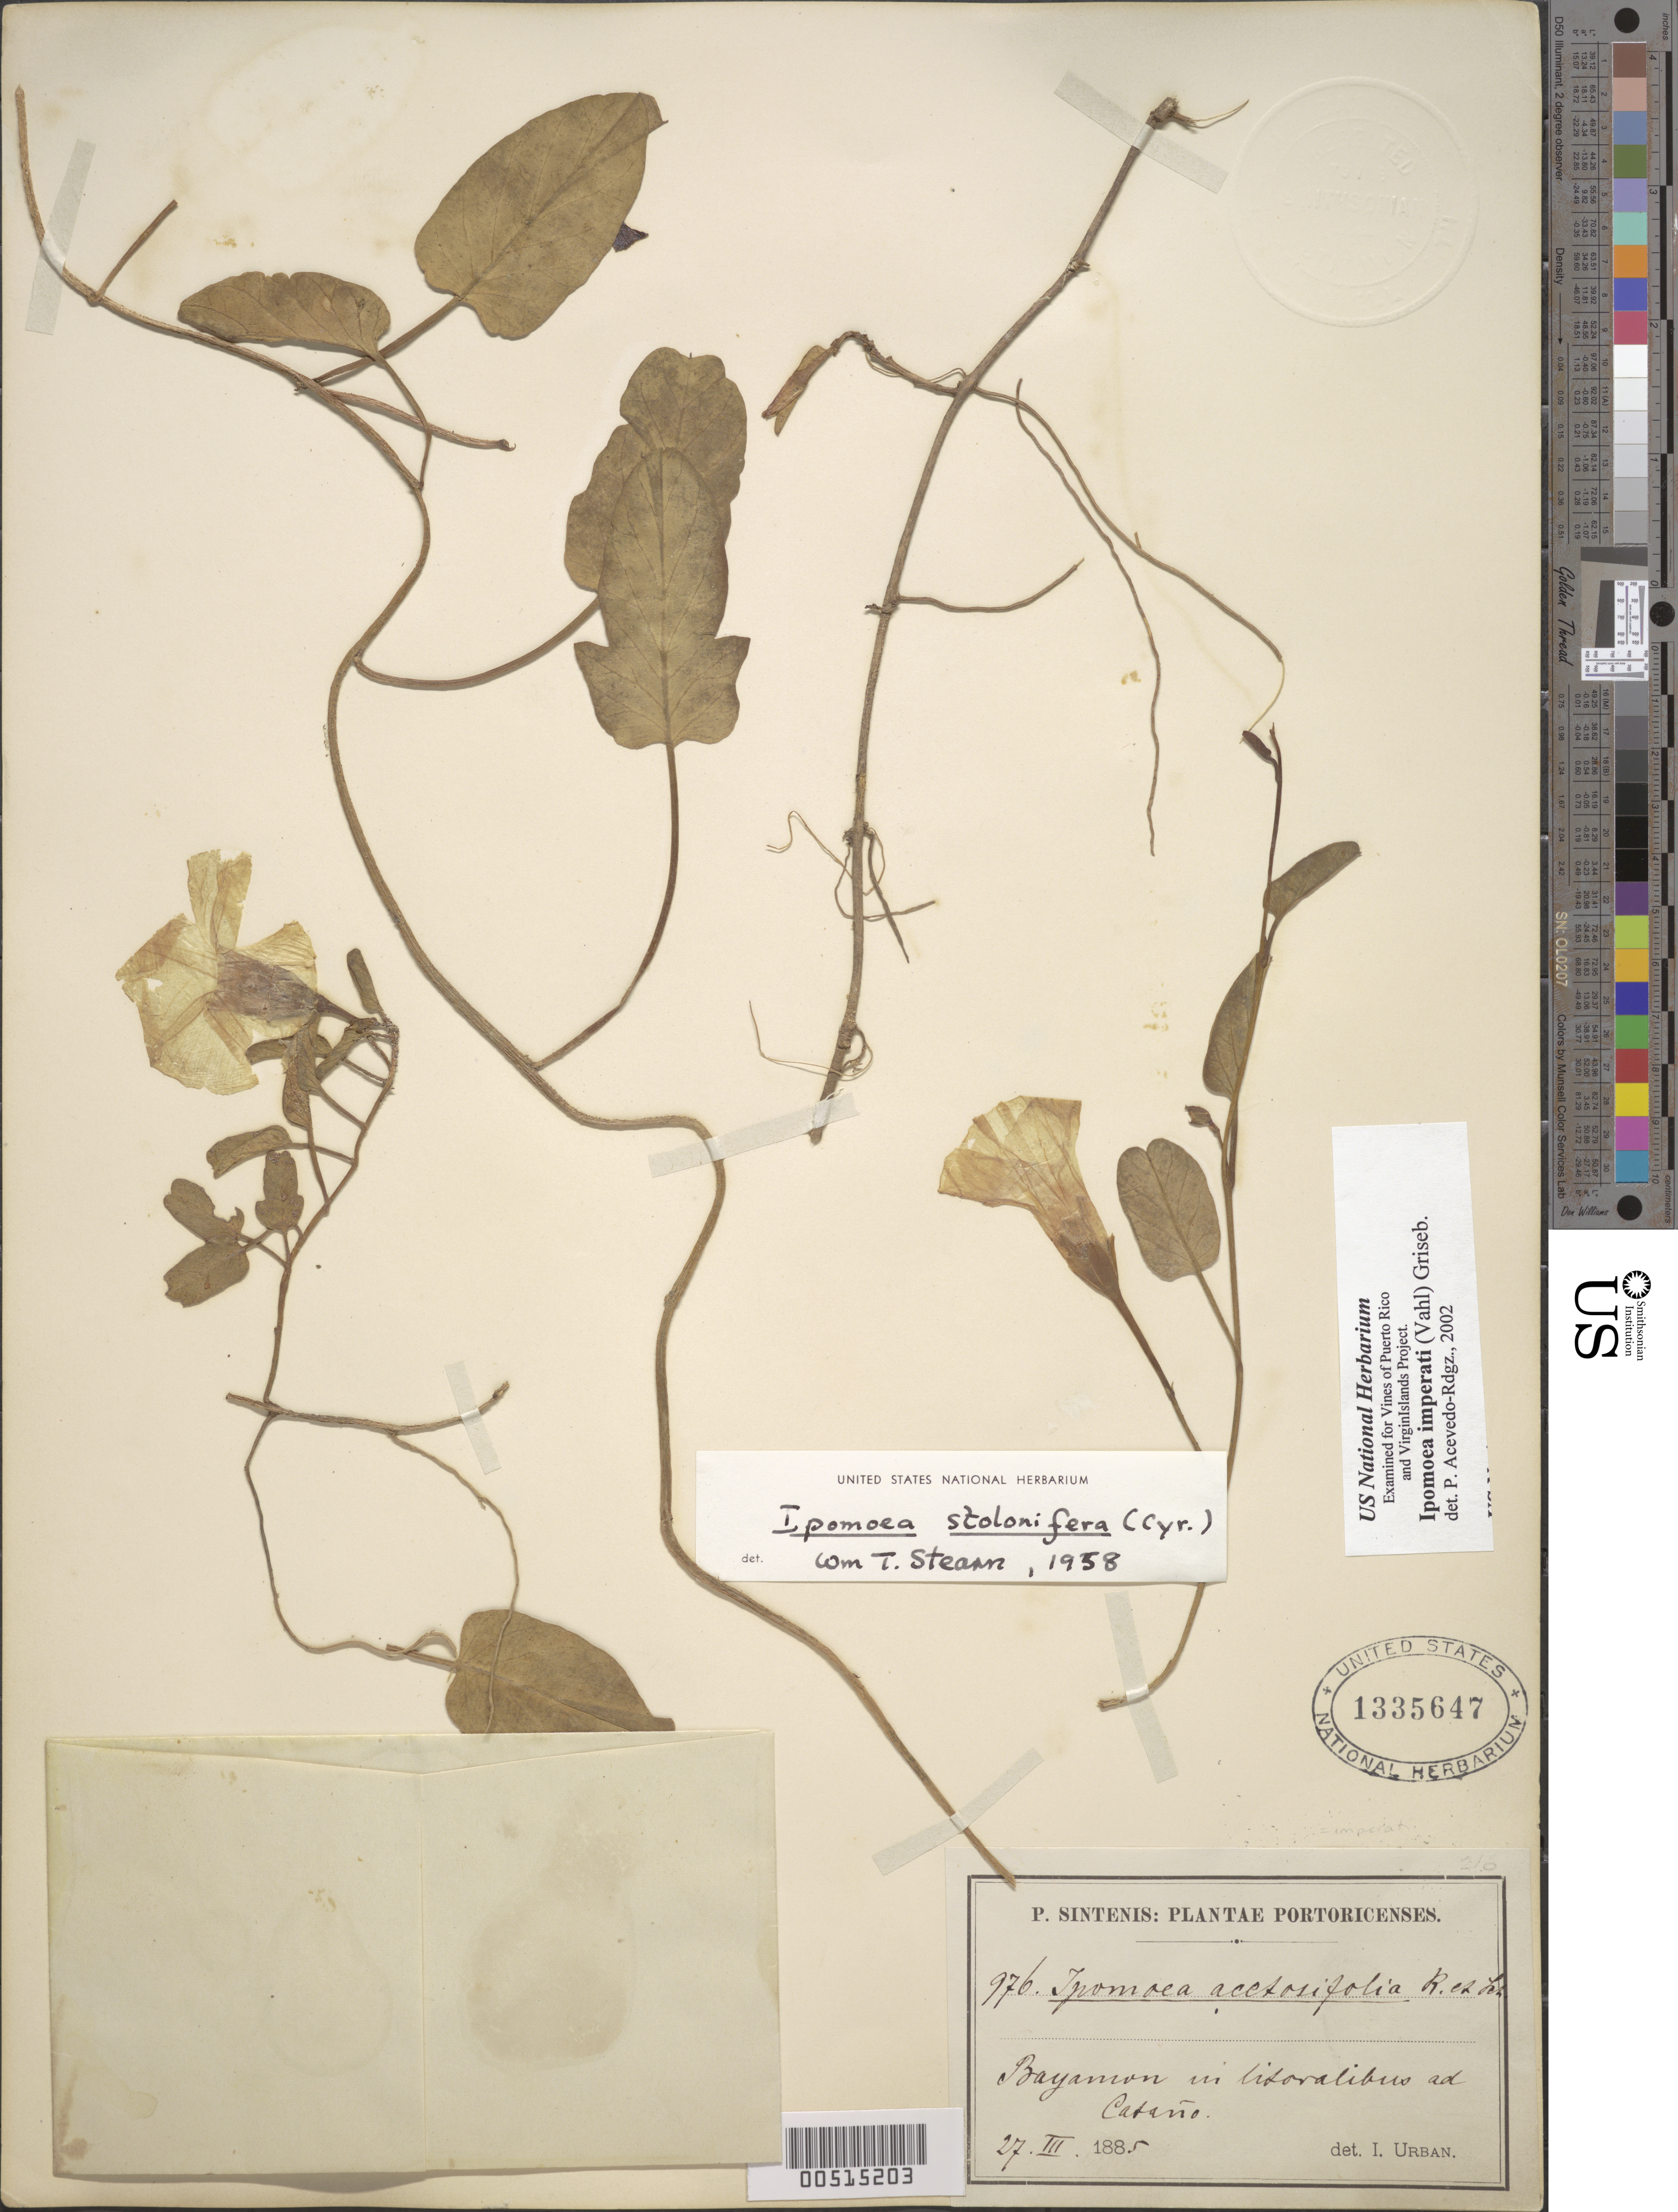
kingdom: Plantae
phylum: Tracheophyta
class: Magnoliopsida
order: Solanales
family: Convolvulaceae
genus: Ipomoea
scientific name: Ipomoea stolonifera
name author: (Cirillo) J.F. Gmel.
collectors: P. Sintenis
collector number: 976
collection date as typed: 27 Mar 1885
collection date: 1885-03-27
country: Puerto Rico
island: Greater Antilles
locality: Bayamon: Cataño; In litoralibus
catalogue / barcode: US 1335647